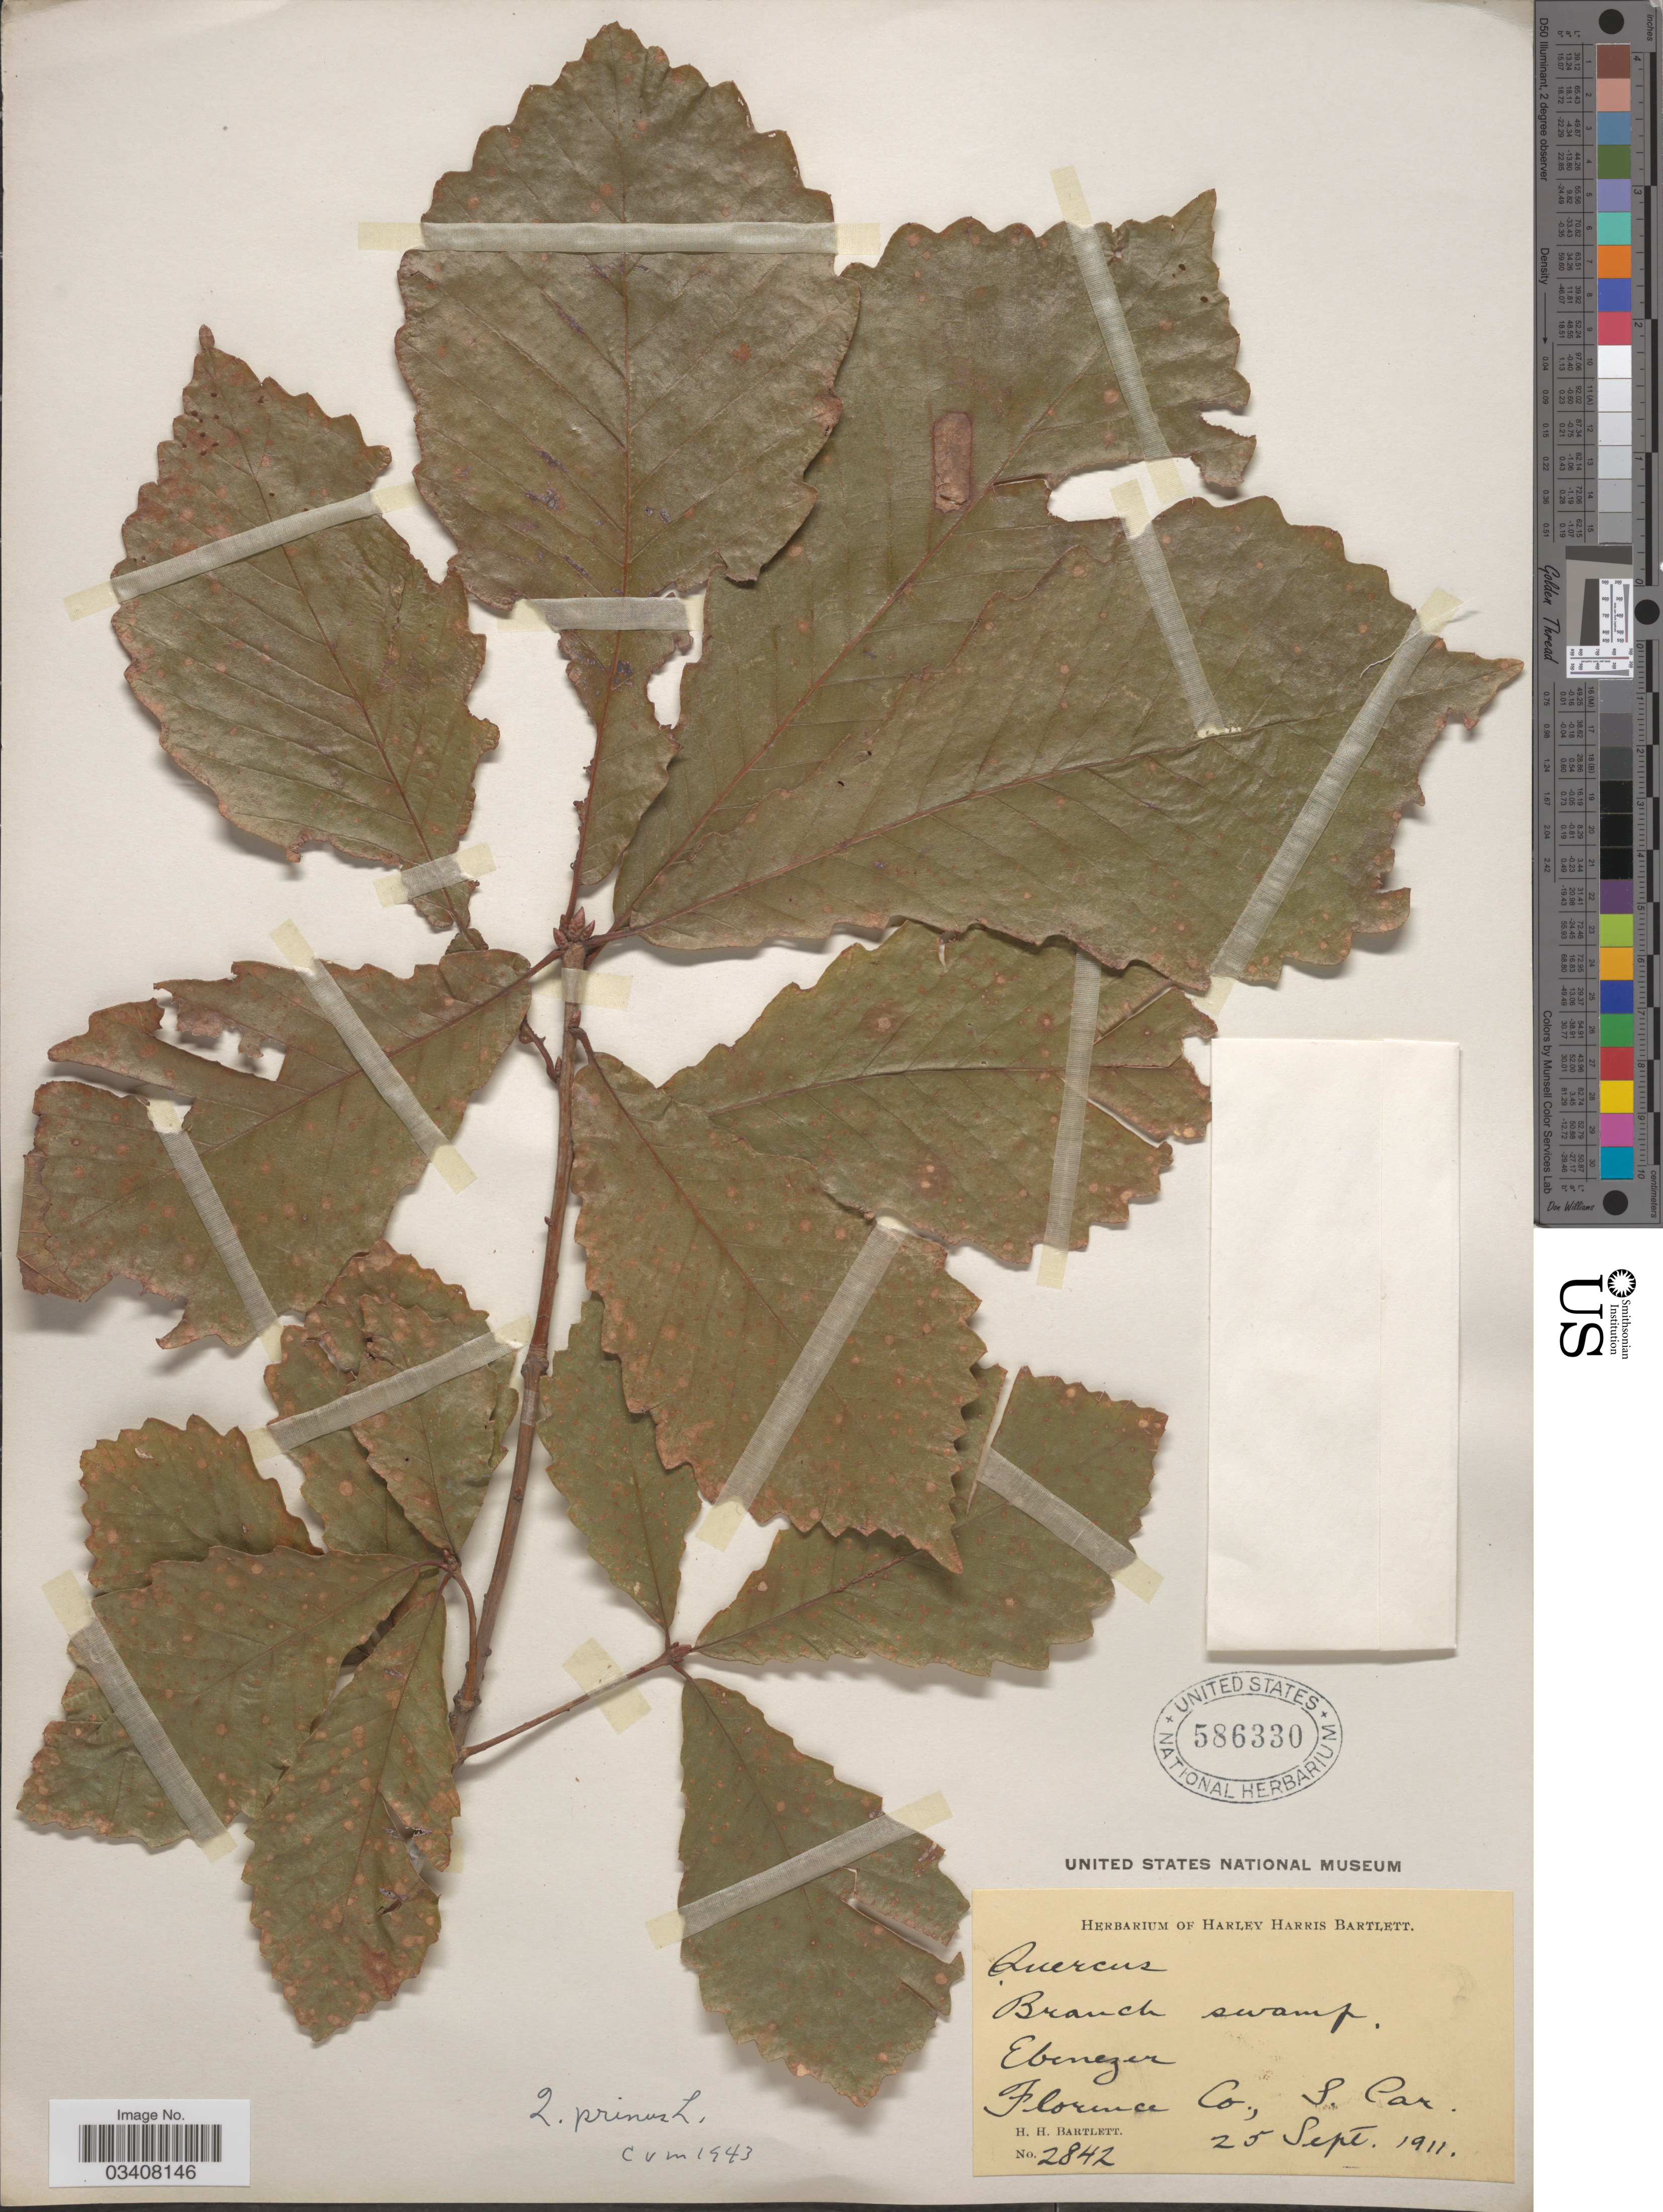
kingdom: Plantae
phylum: Tracheophyta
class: Magnoliopsida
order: Fagales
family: Fagaceae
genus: Quercus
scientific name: Quercus prinus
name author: L.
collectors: H. H. Bartlett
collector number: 2842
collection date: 1911-09-25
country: United States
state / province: South Carolina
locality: Branch swamp. Ebenezer Florence Co.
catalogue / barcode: US 586330